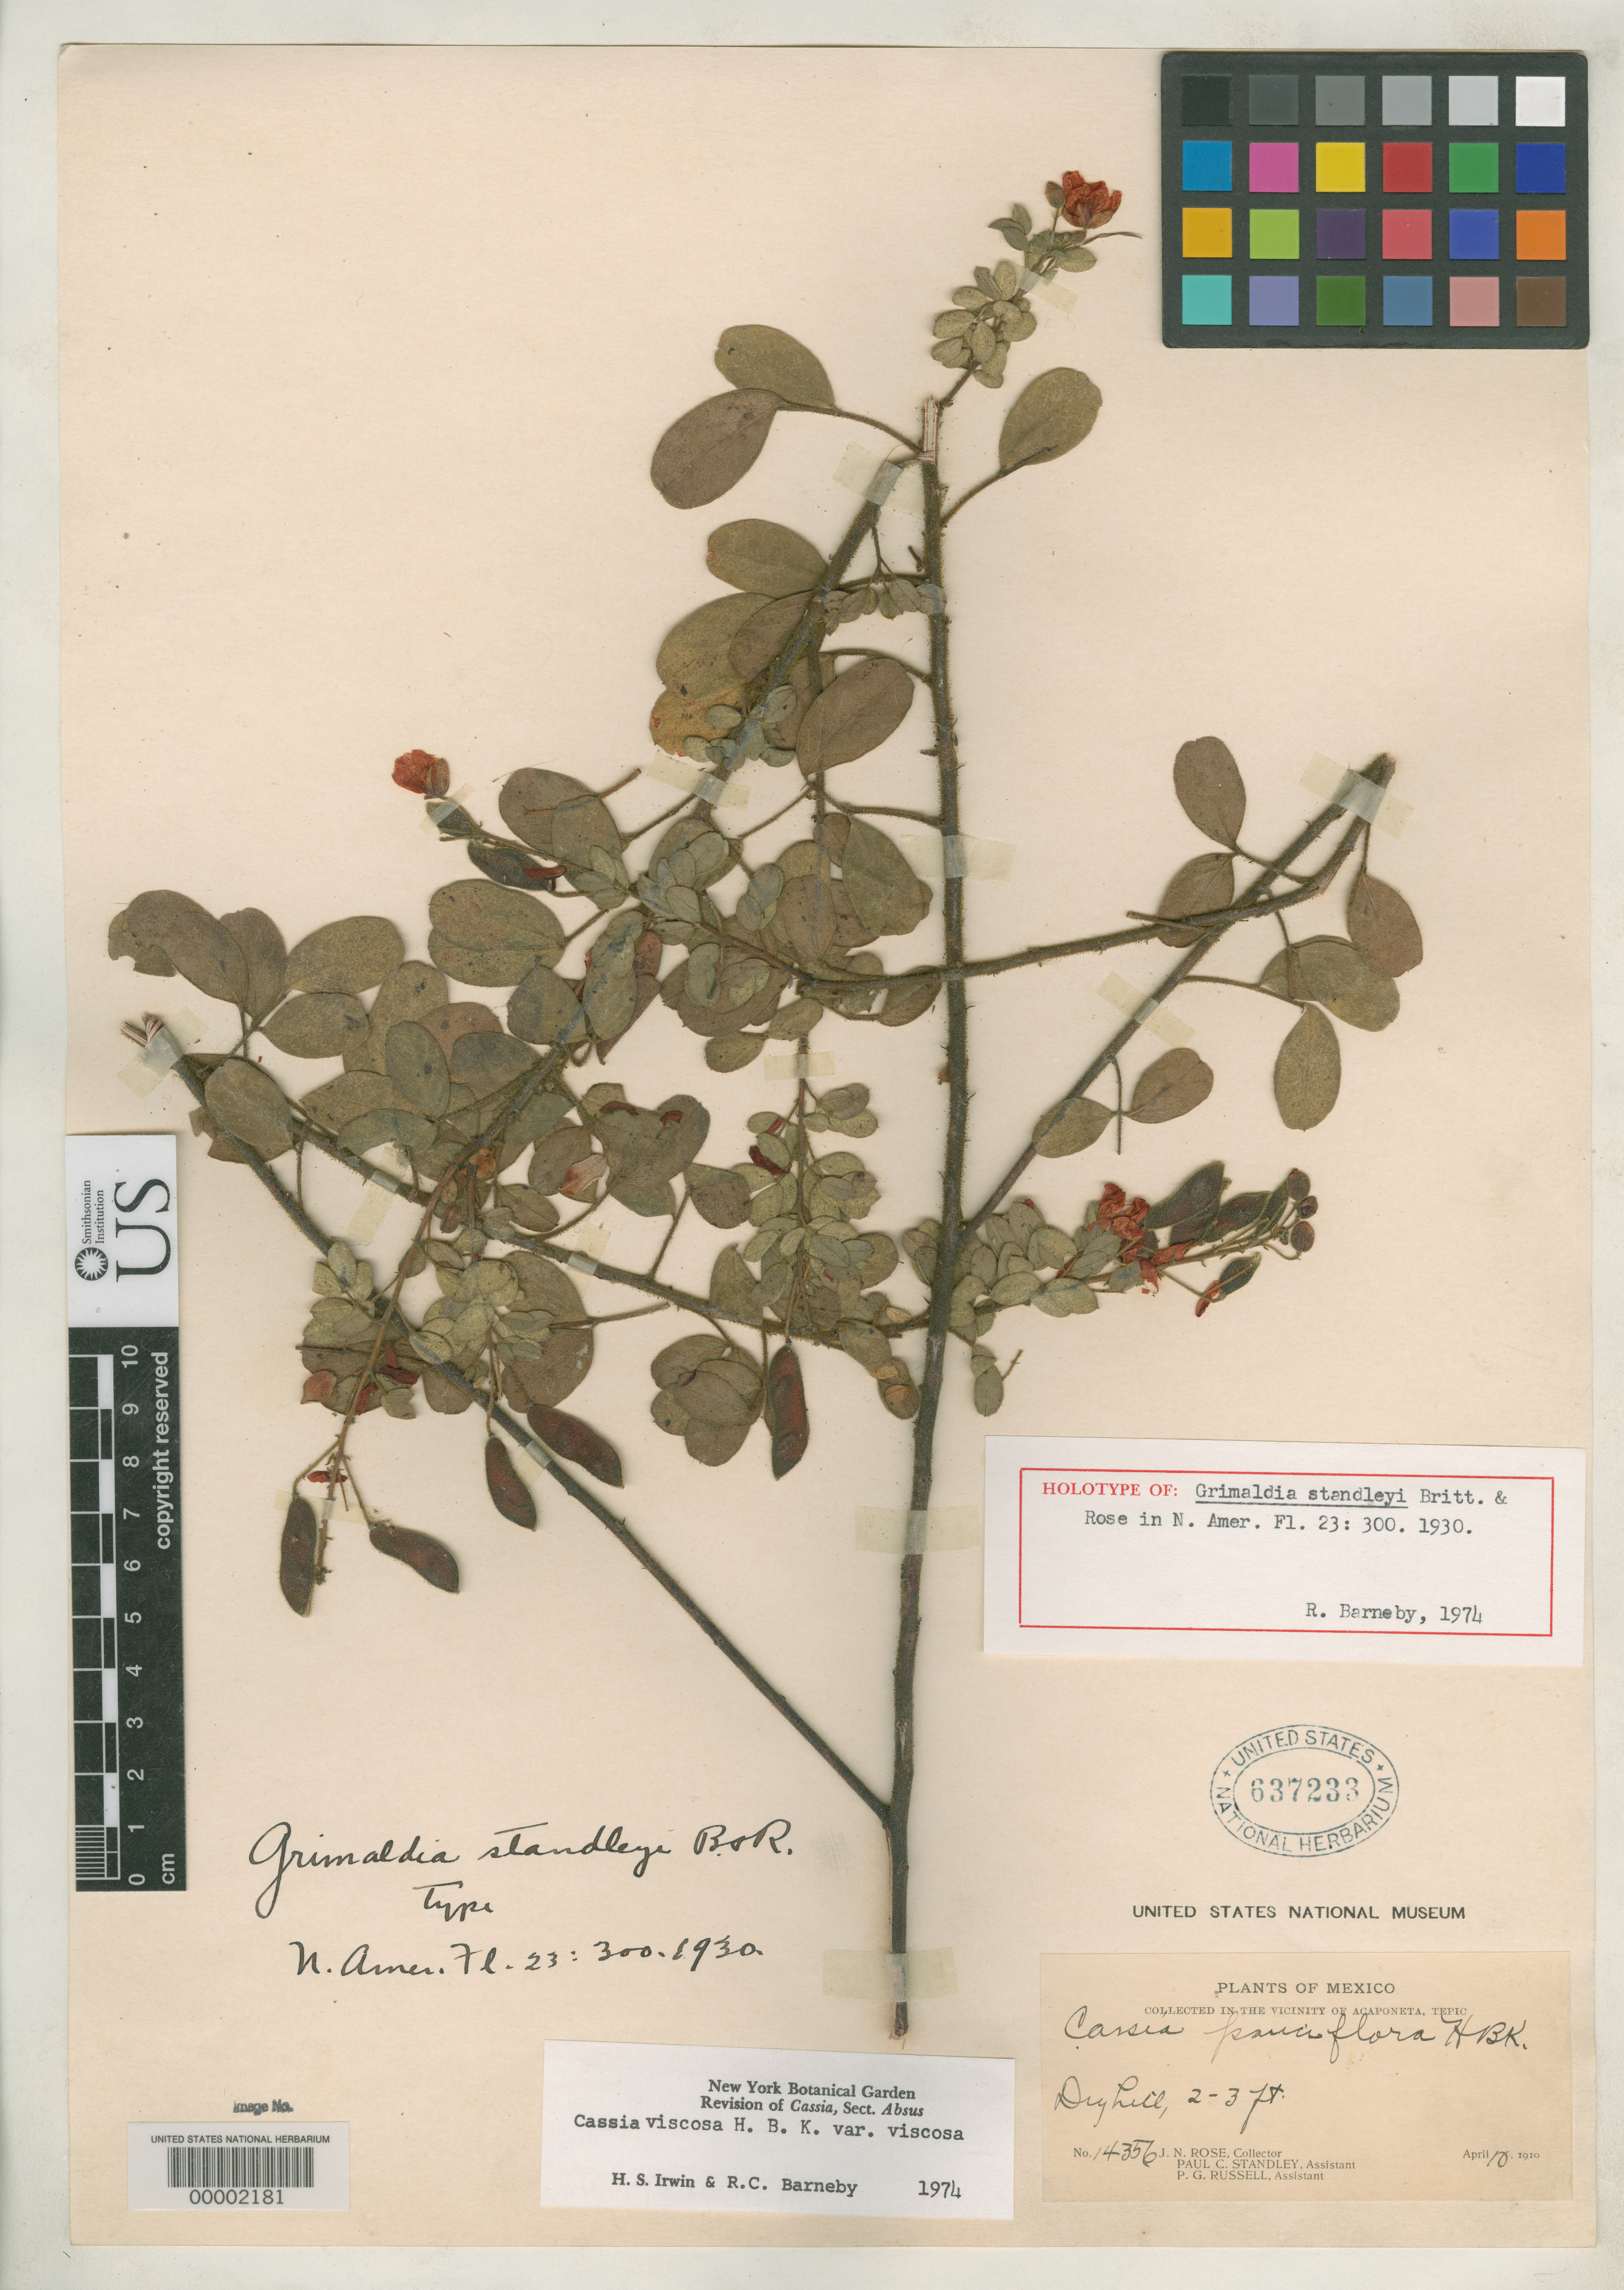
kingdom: Plantae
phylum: Tracheophyta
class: Magnoliopsida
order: Fabales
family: Fabaceae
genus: Grimaldia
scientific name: Grimaldia standleyi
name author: Britton & Rose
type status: Holotype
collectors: J. N. Rose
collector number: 14356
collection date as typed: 10 Apr 1910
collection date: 1910-04-10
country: Mexico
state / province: Nayarit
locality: Tepic, dry Hill.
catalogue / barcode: US 637233